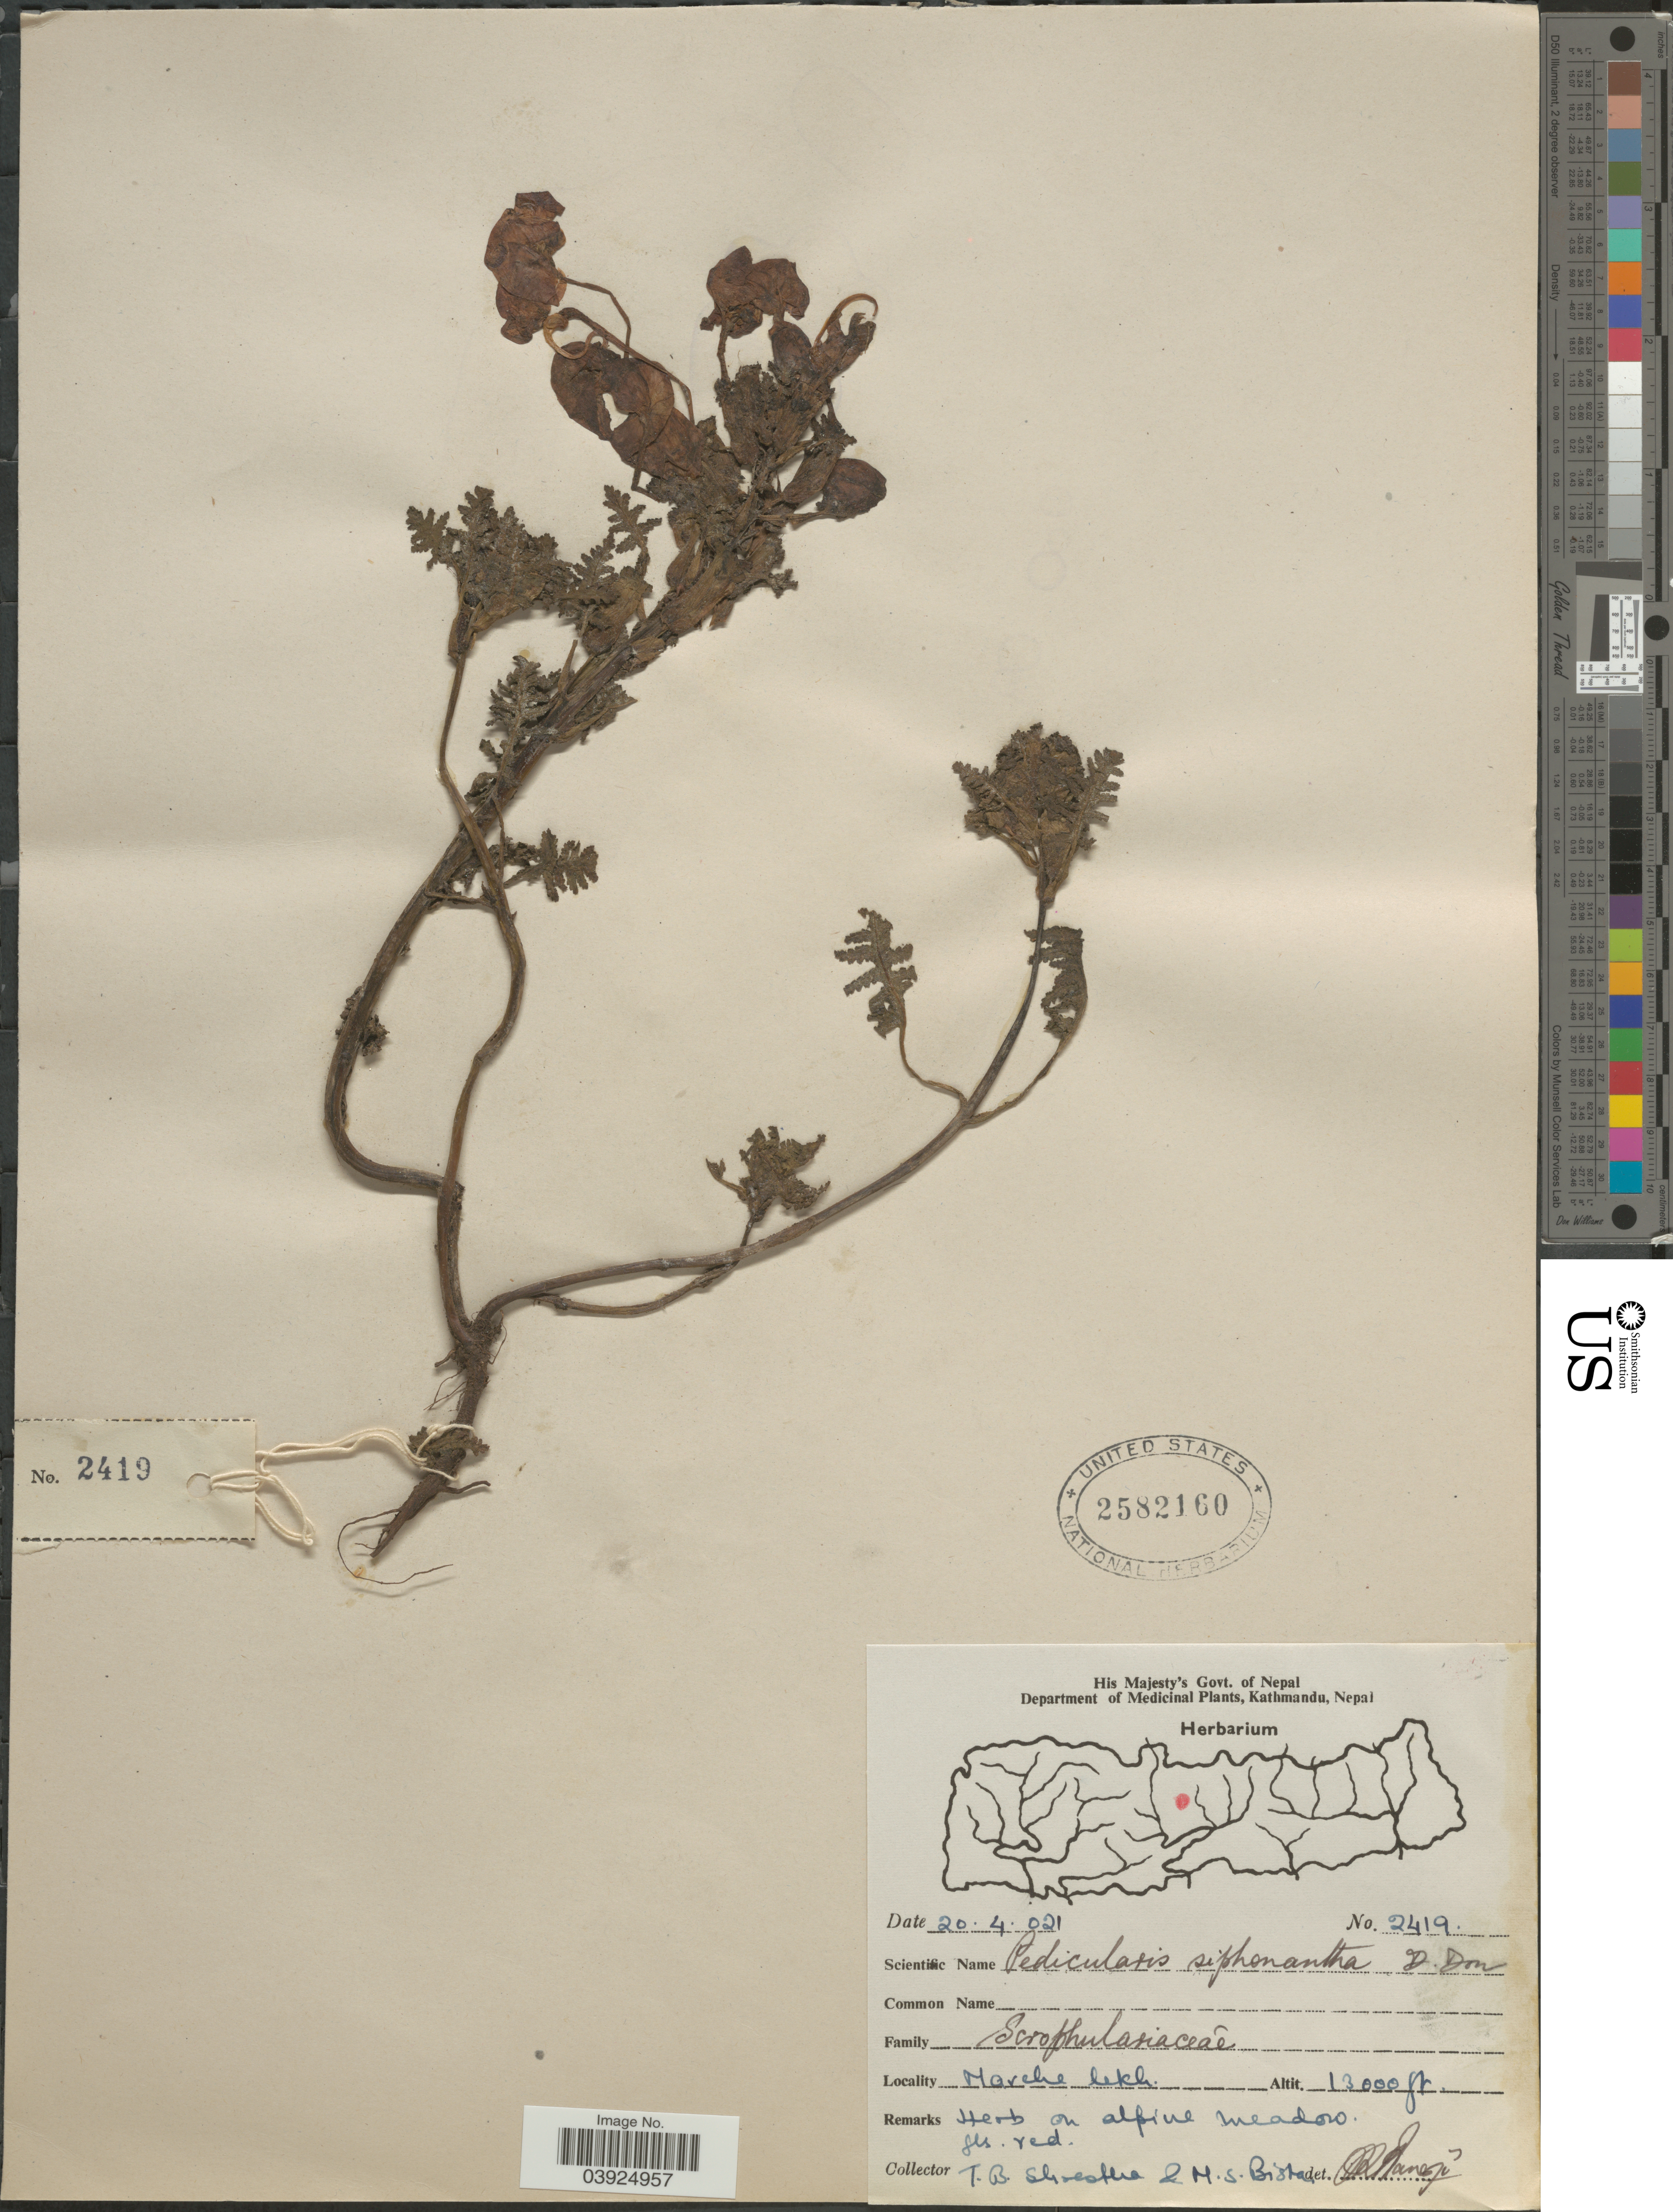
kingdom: Plantae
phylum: Tracheophyta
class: Magnoliopsida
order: Lamiales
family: Orobanchaceae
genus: Pedicularis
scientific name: Pedicularis siphonantha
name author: D. Don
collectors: T. B. Shrestha & M. Bista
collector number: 2419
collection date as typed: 20 4 021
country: Nepal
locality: Marche lekh.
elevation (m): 3962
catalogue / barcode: US 2582160